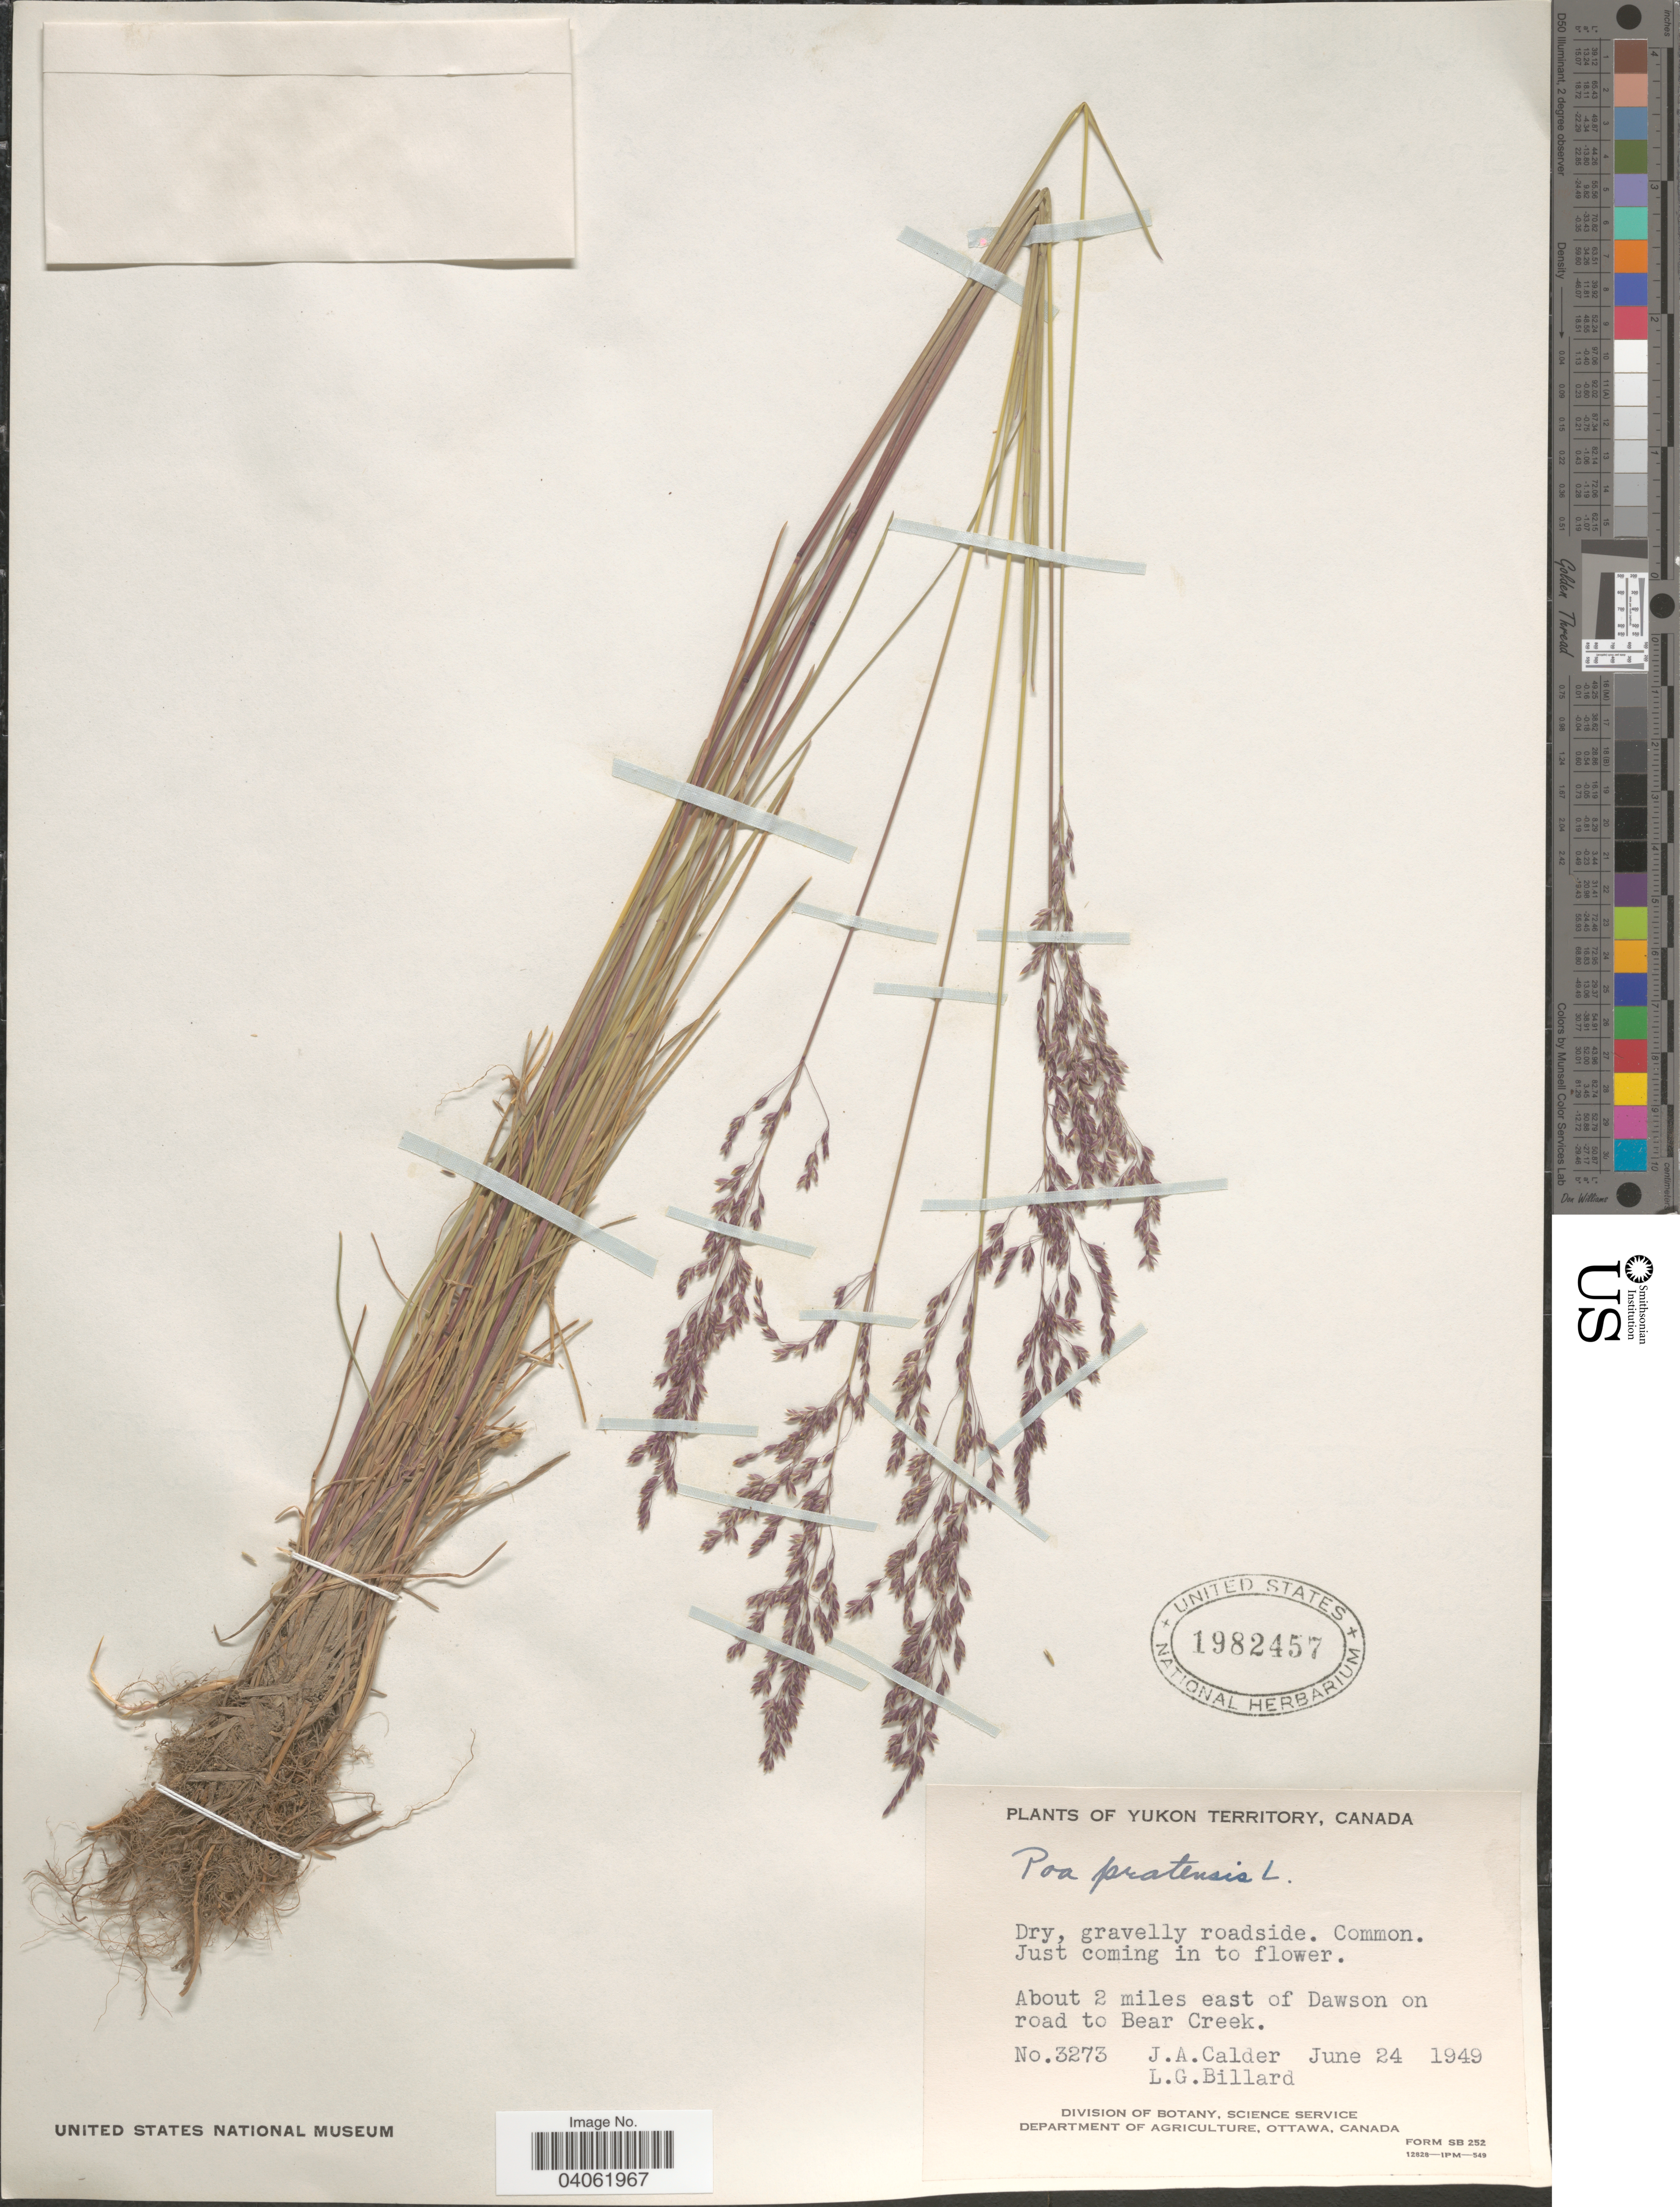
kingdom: Plantae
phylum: Tracheophyta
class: Liliopsida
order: Poales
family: Poaceae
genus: Poa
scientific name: Poa pratensis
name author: L.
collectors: J. A. Calder & L. Billard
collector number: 3273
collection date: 1949-06-24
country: Canada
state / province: Yukon Territory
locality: About 2 miles east of Dawson on road to Bear Creek.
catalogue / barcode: US 1982457